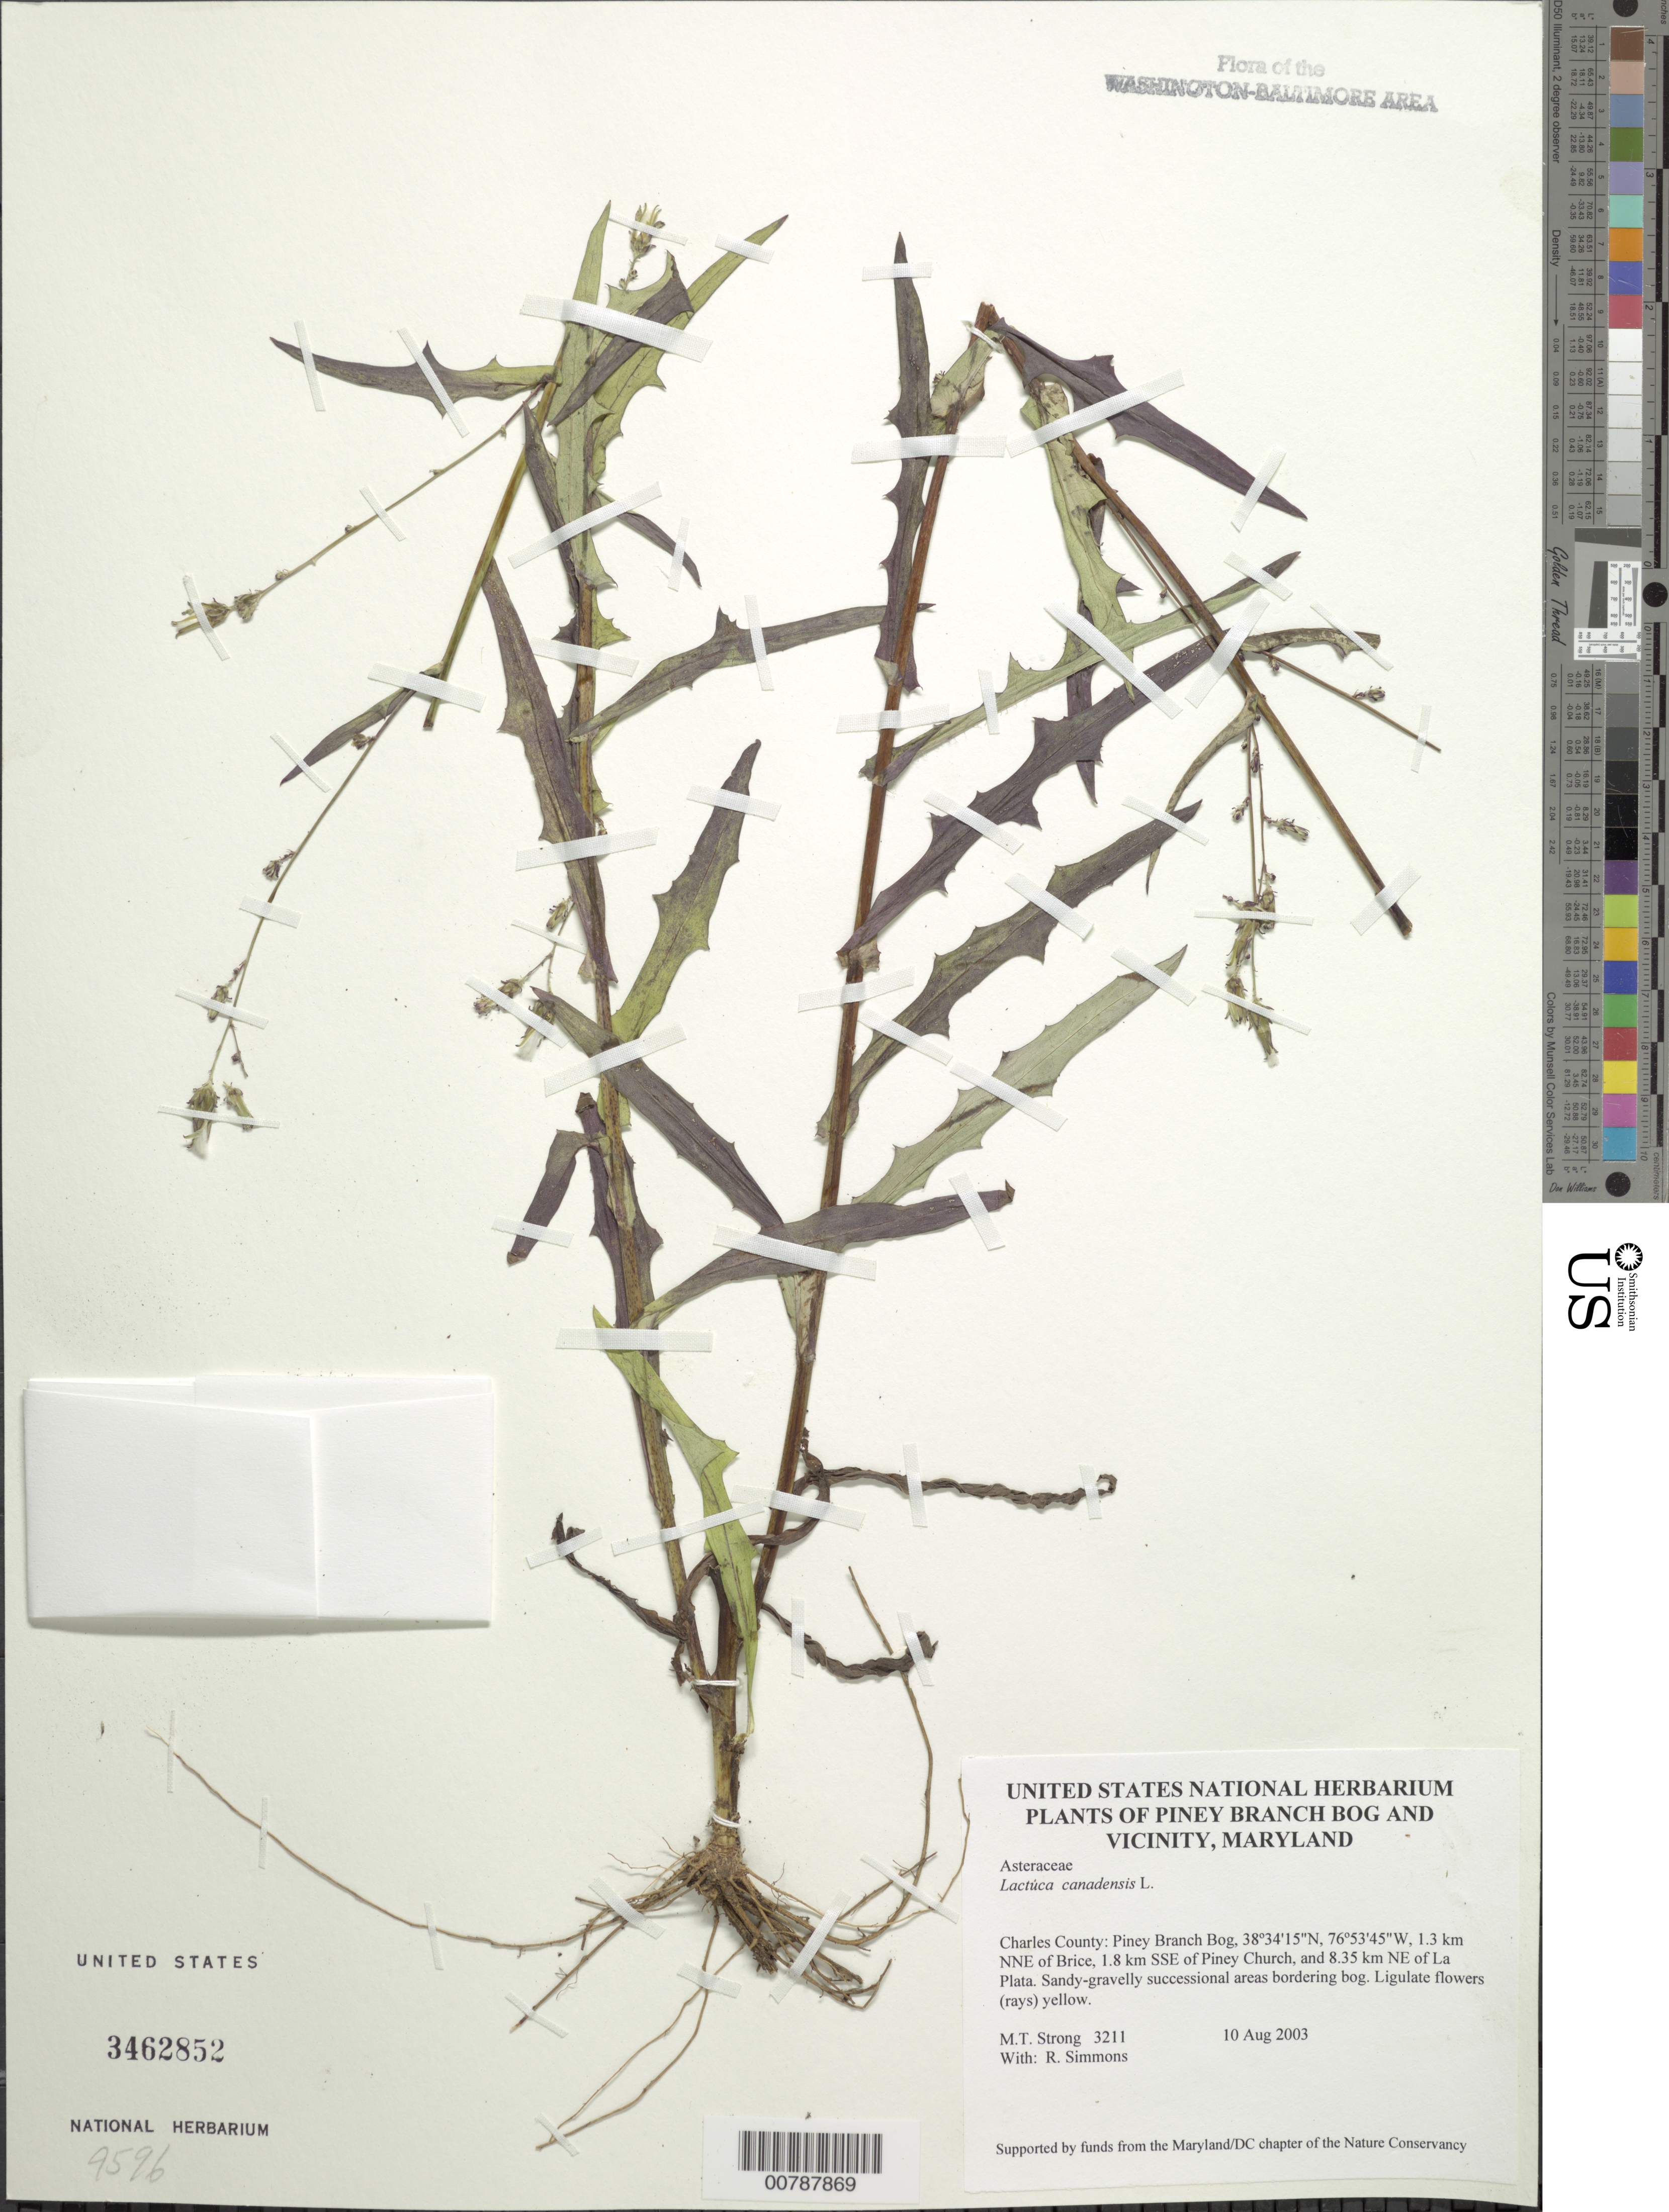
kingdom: Plantae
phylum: Tracheophyta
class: Magnoliopsida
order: Asterales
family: Asteraceae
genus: Lactuca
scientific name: Lactuca canadensis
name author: L.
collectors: M. T. Strong & R. H. Simmons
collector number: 3211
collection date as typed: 10 Aug 2003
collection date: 2003-08-10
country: United States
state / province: Maryland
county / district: Charles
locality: Piney Branch Bog, 1.3 km NNE of Brice, 1.8 km SSE of Piney Church, and 8.35 km NE of La Plata.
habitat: Sandy-gravelly successional areas bordering bog.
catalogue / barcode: US 3462852